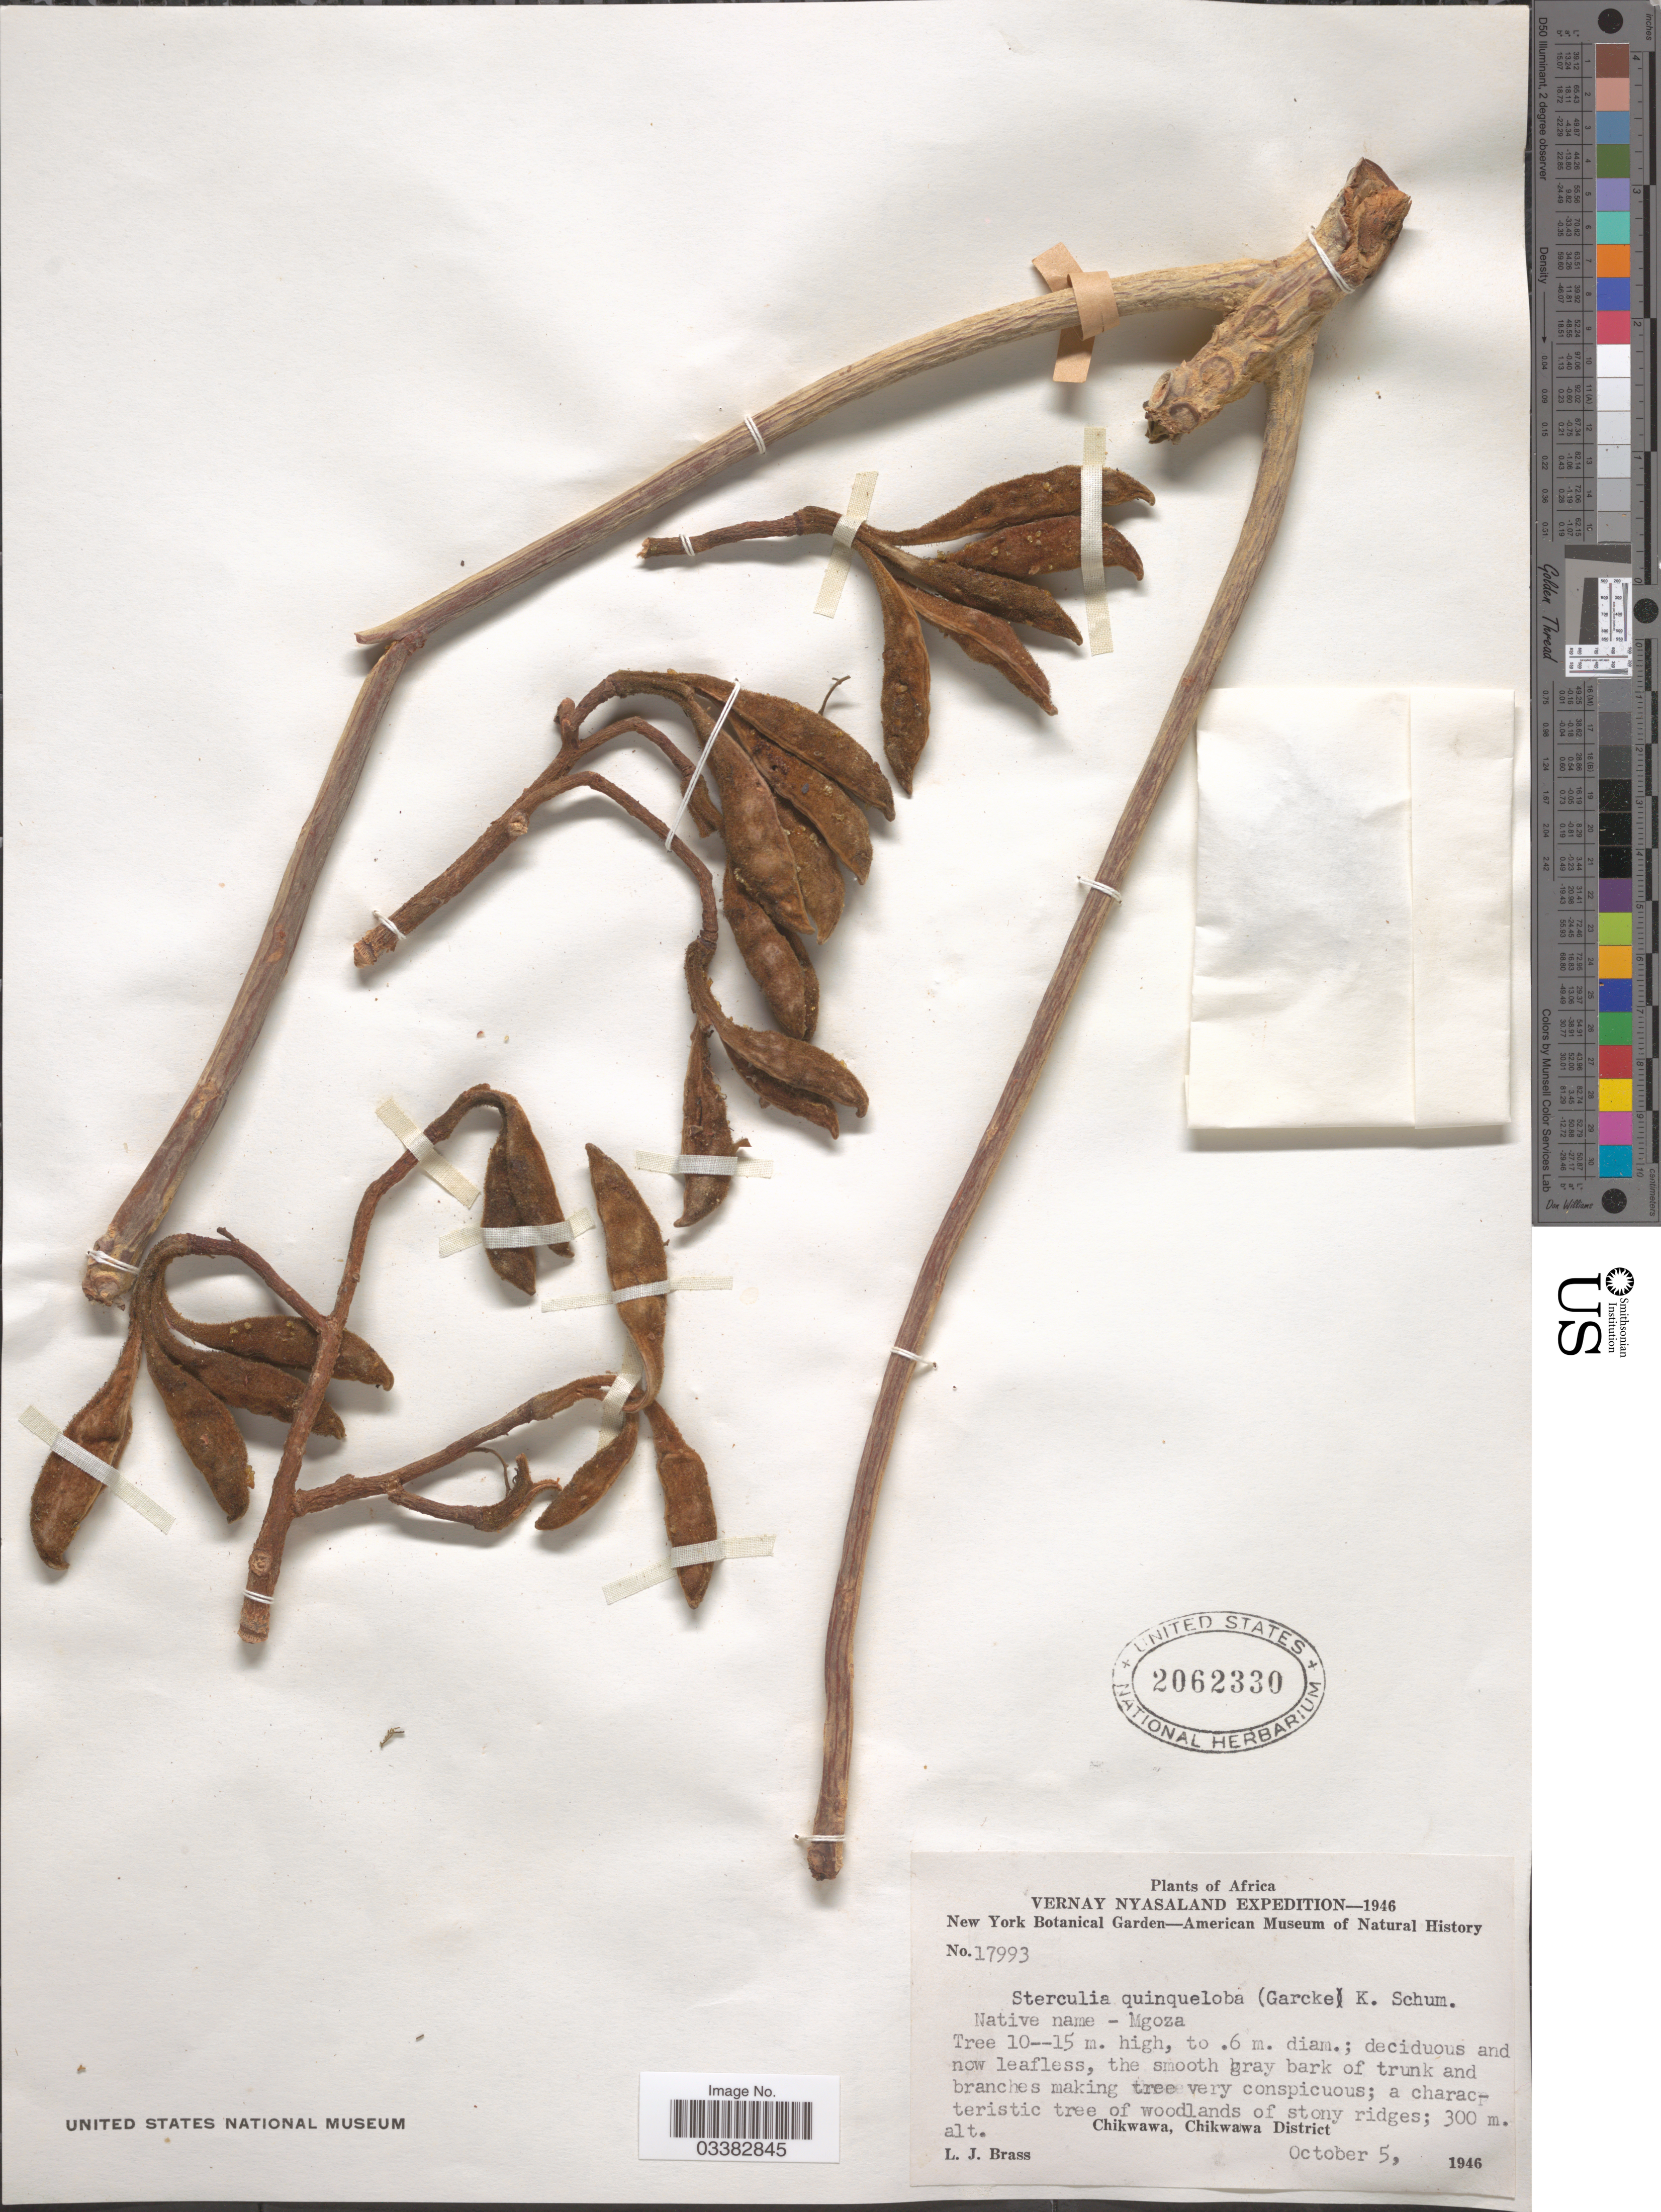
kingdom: Plantae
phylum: Tracheophyta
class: Magnoliopsida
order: Malvales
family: Malvaceae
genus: Sterculia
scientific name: Sterculia quinqueloba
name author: (Garcke) K. Schum.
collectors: L. J. Brass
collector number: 17993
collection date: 1946-10-05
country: Malawi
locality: Vernay Nyasaland. Chikwawa, Chikwawa District.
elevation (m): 300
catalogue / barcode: US 2062330